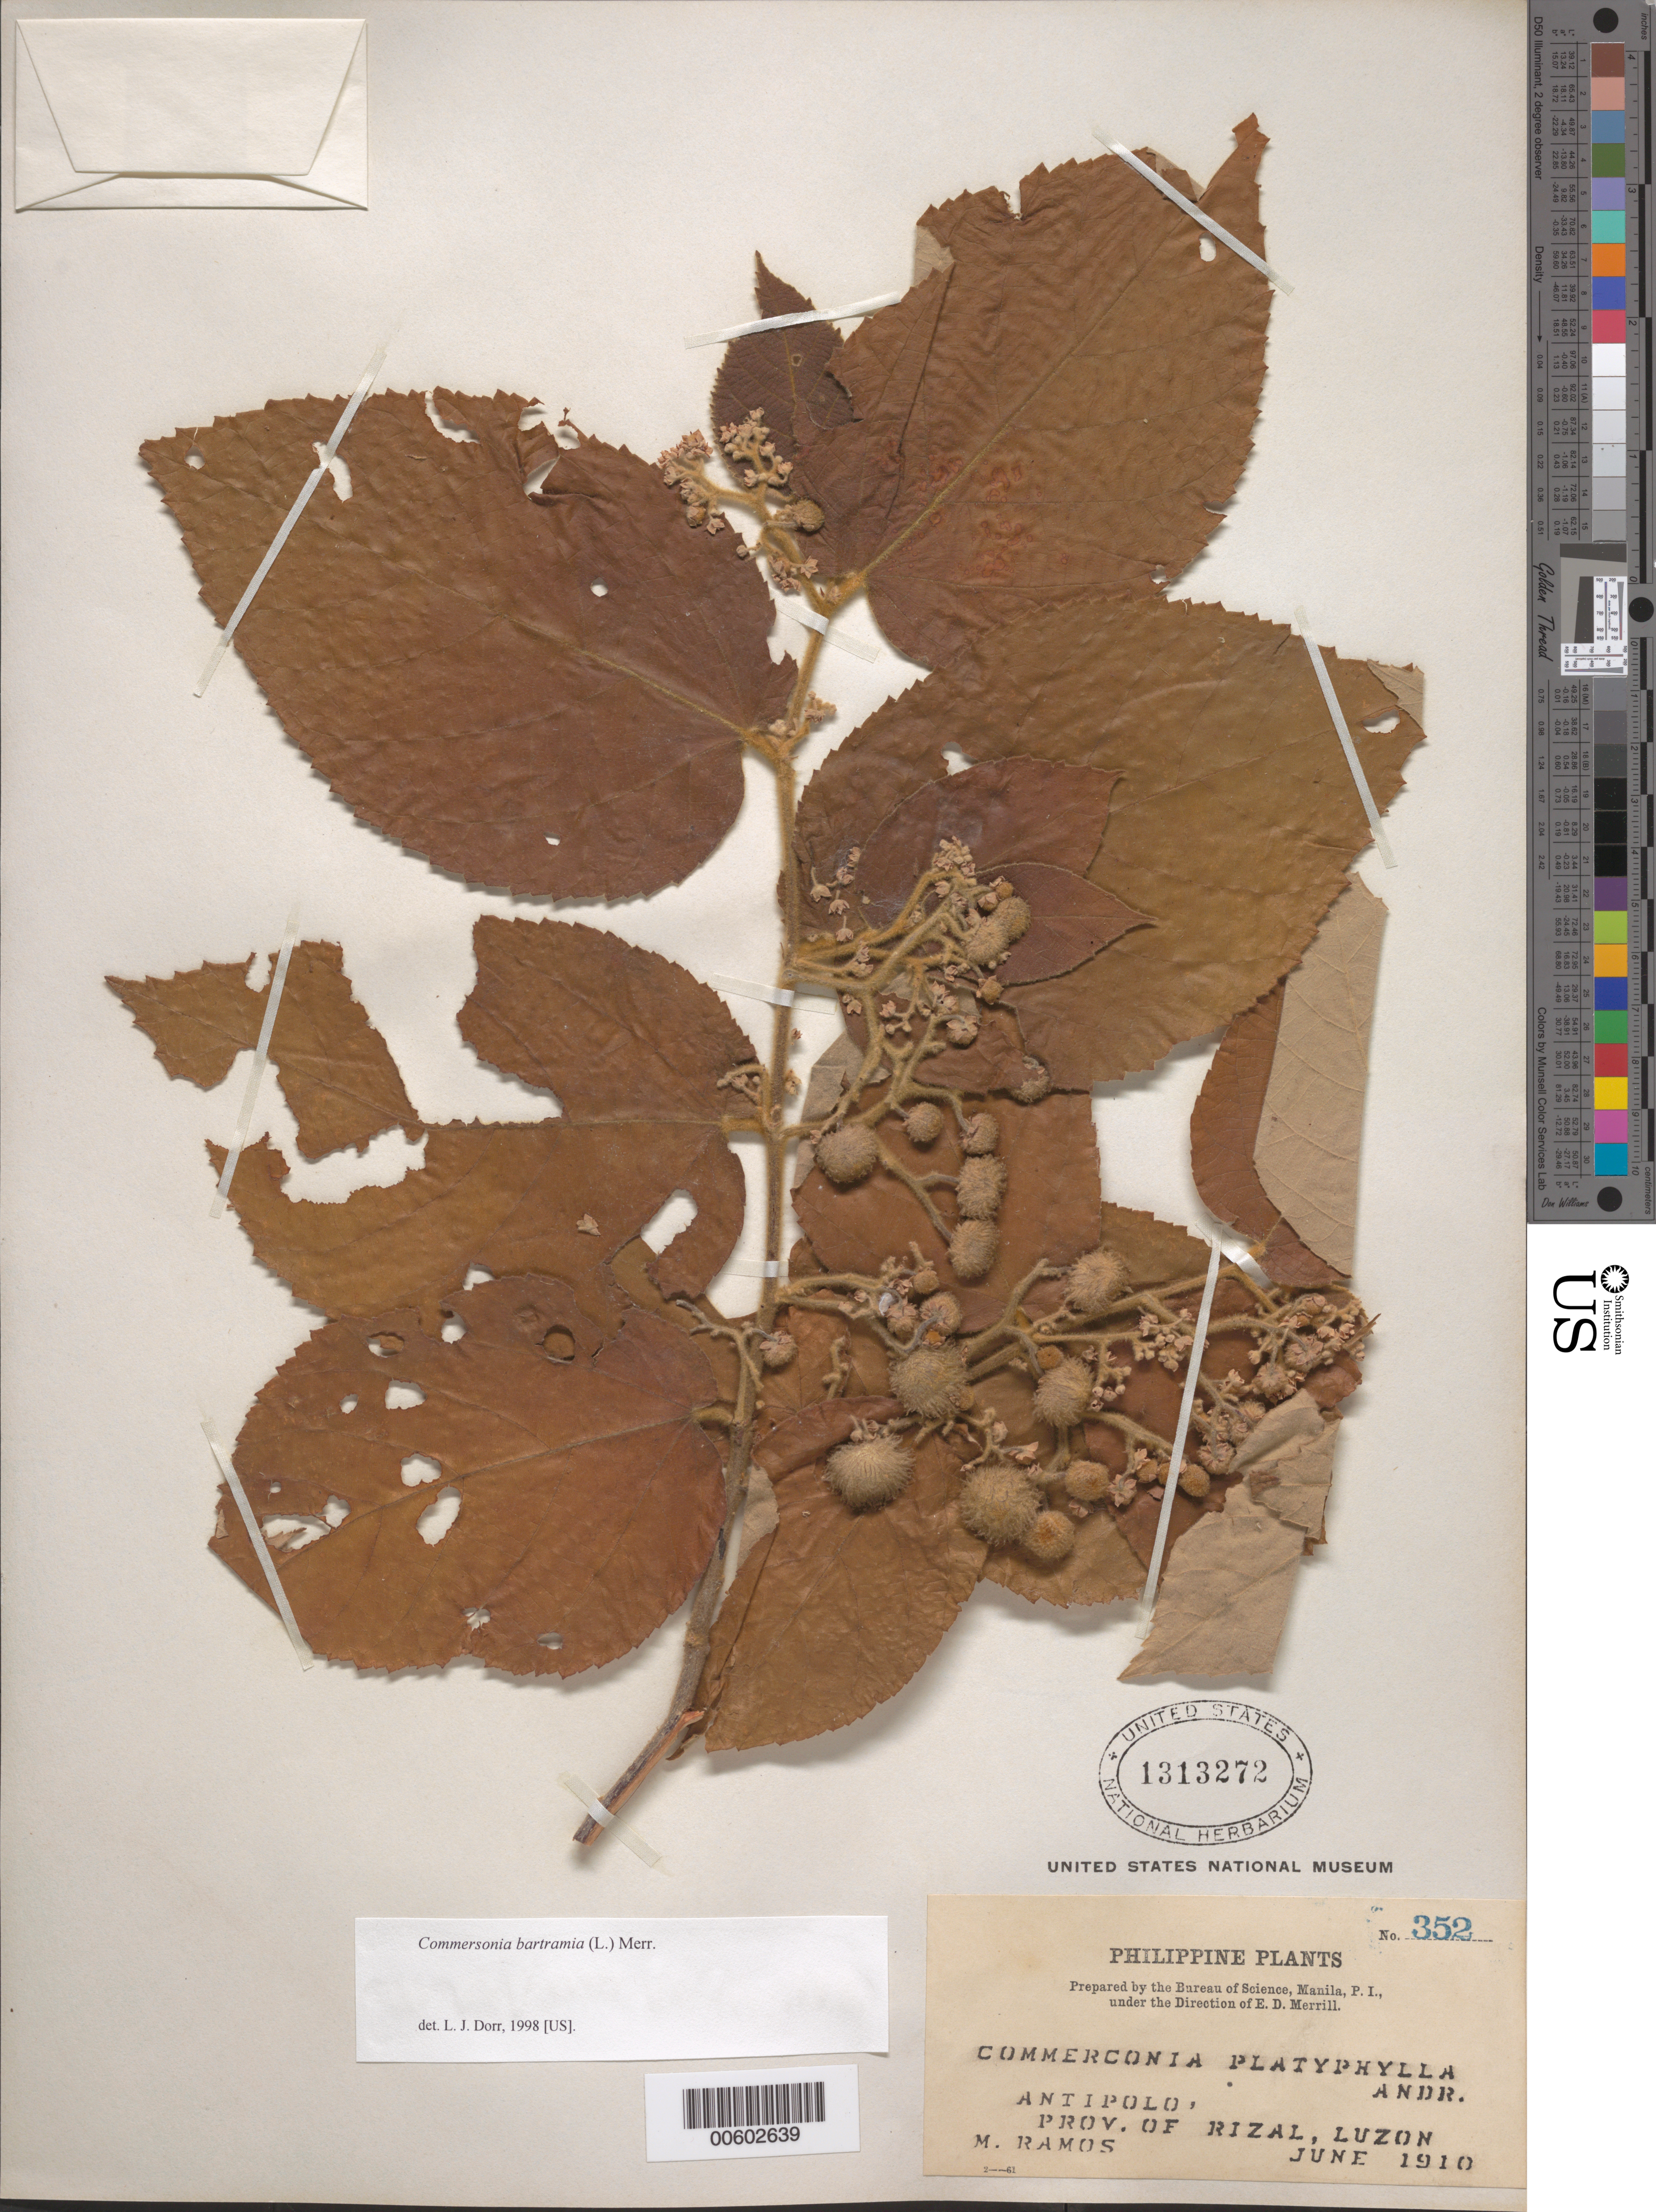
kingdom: Plantae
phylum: Tracheophyta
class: Magnoliopsida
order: Malvales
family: Malvaceae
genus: Commersonia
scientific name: Commersonia bartramia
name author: (L.) Merr.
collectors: M. Ramos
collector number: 352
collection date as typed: Jun 1910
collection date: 1910-06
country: Philippines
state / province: Calabarzon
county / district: Rizal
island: Luzon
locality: Antipolo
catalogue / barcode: US 1313272